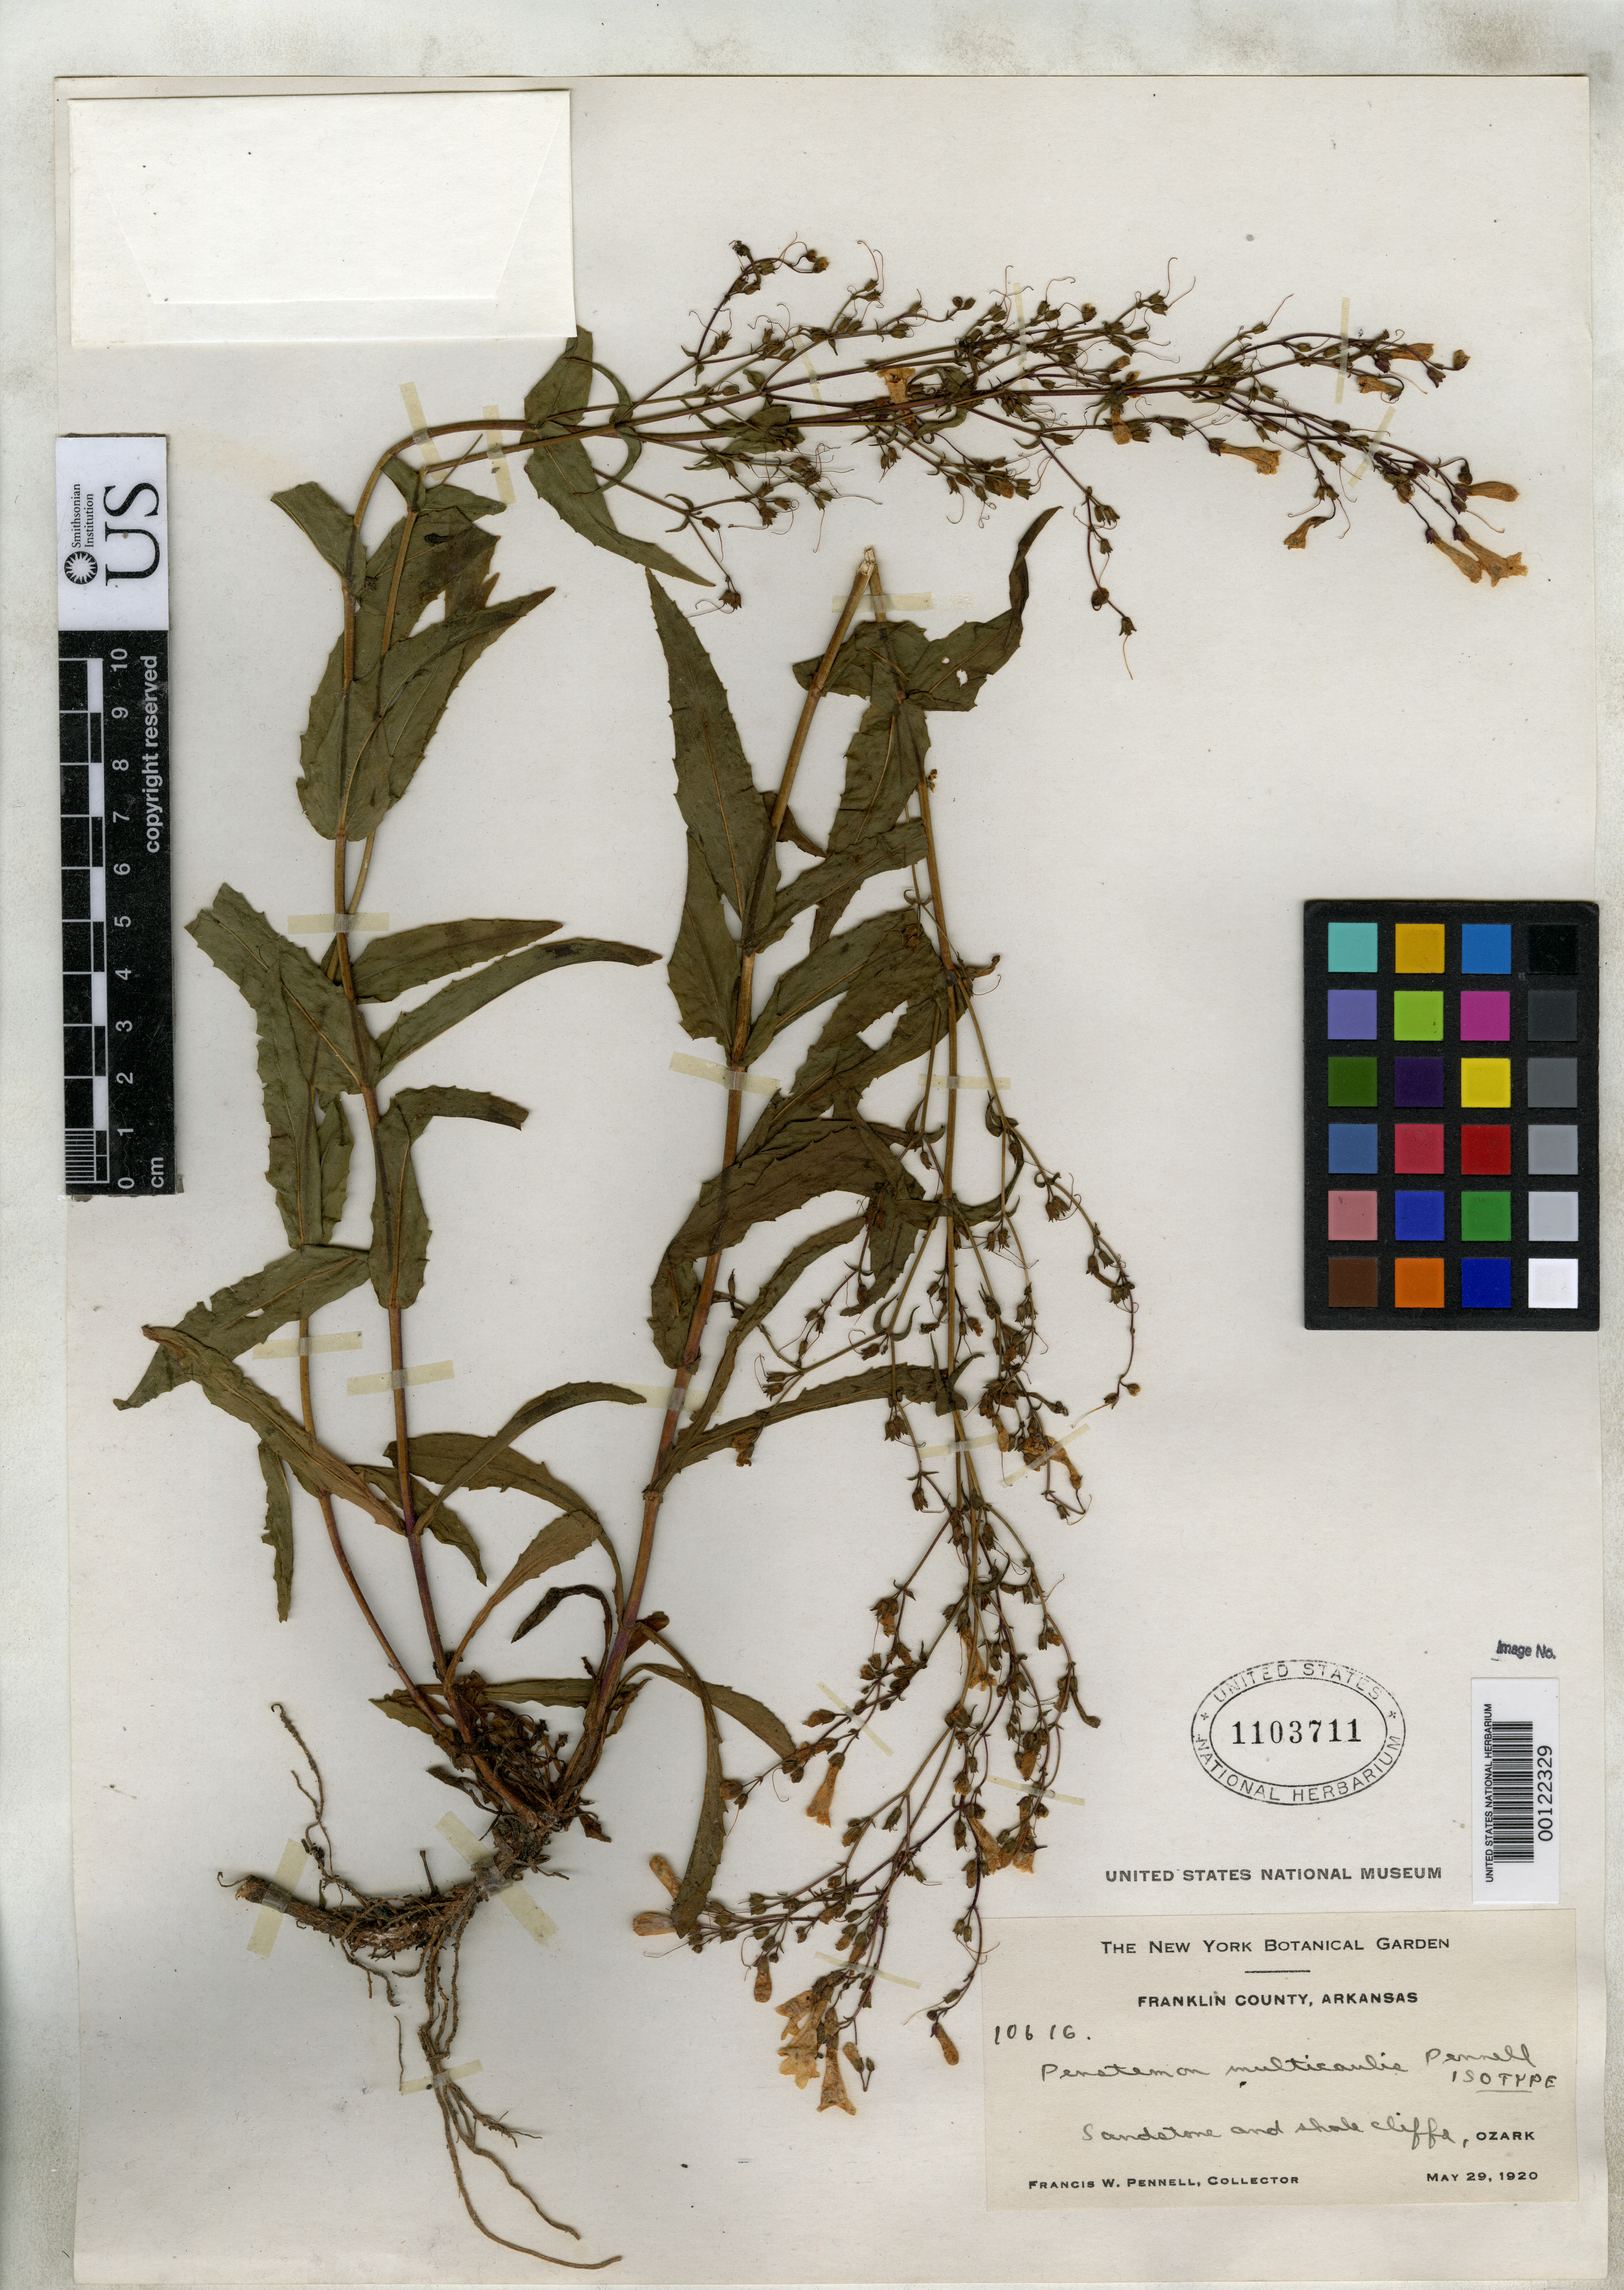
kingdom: Plantae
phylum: Tracheophyta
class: Magnoliopsida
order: Lamiales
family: Plantaginaceae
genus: Penstemon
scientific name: Penstemon multicaulis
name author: Pennell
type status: Isotype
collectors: F. W. Pennell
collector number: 10616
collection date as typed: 29 May 1920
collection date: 1920-05-29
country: United States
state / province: Arkansas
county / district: Franklin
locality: Ozark.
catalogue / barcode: US 1103711